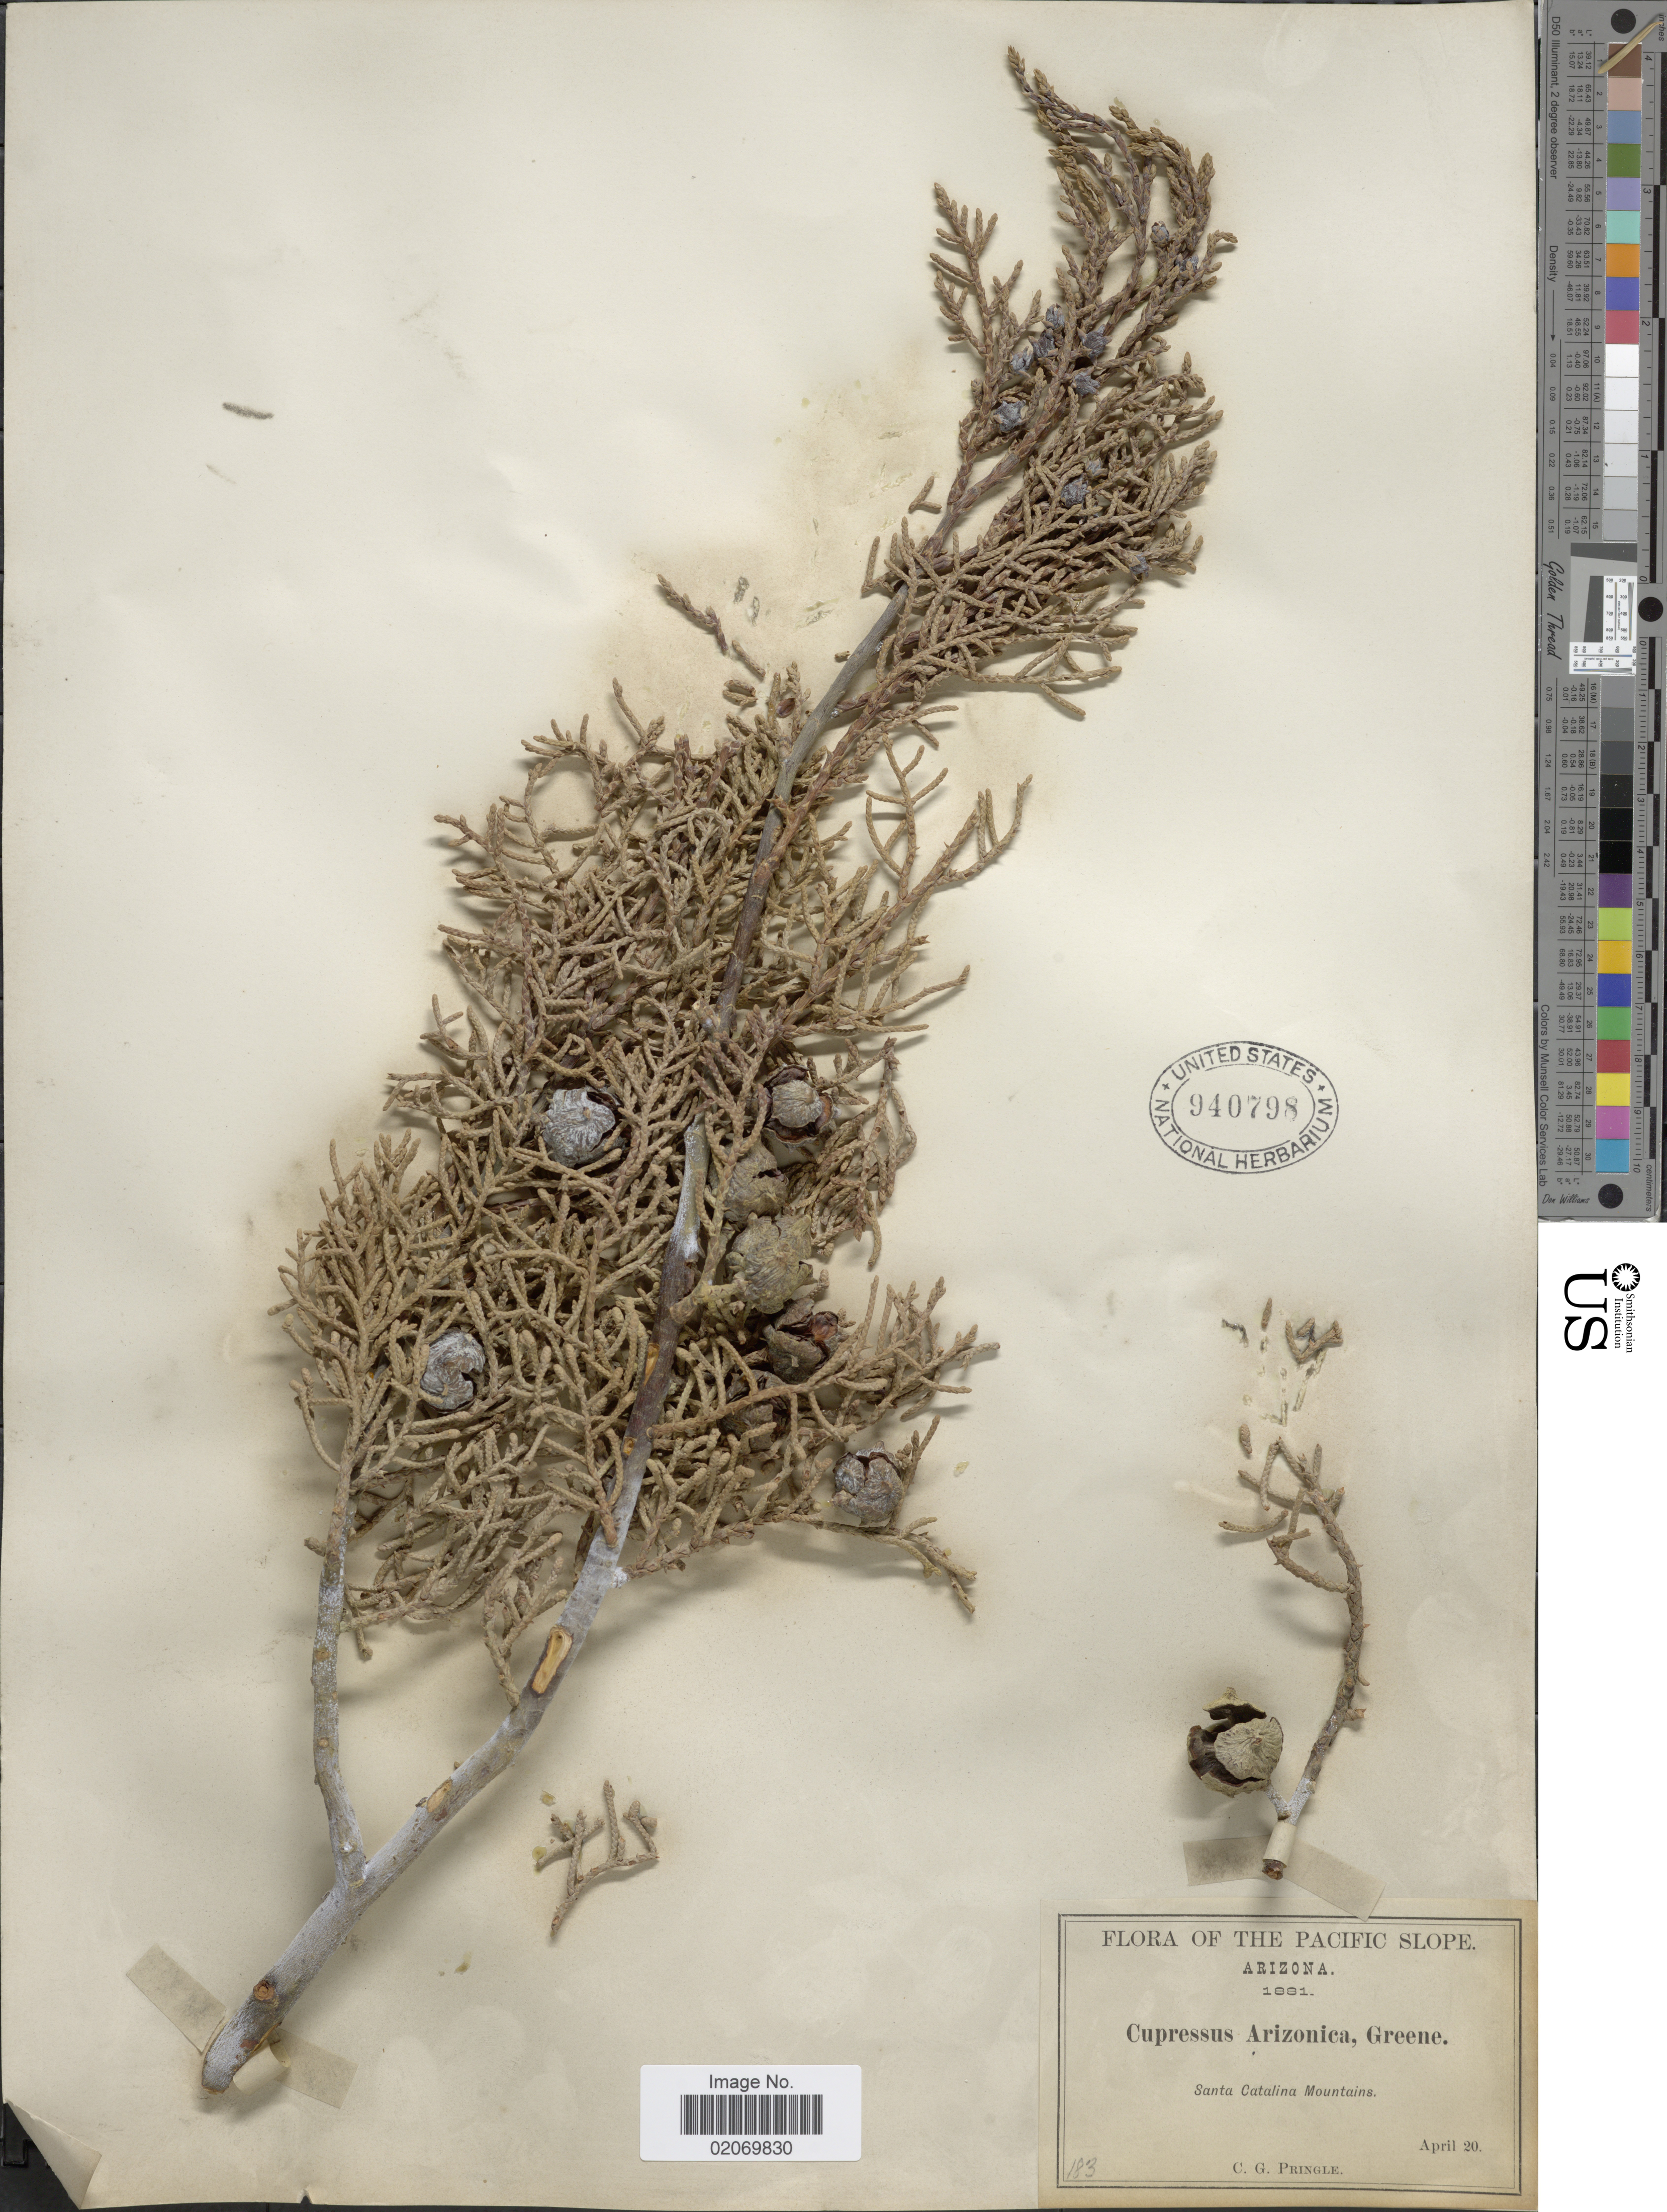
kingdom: Plantae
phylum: Tracheophyta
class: Pinopsida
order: Pinales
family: Cupressaceae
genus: Hesperocyparis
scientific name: Hesperocyparis arizonica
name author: (Greene) Bartel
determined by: (US) Smithsonian Institution - National Museum of Natural History - Department of Botany (UNITED STATES)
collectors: C. G. Pringle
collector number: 183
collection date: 1881-04-20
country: United States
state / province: Arizona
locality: The Pacific Slope, Santa Catalina Mountains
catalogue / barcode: US 940798